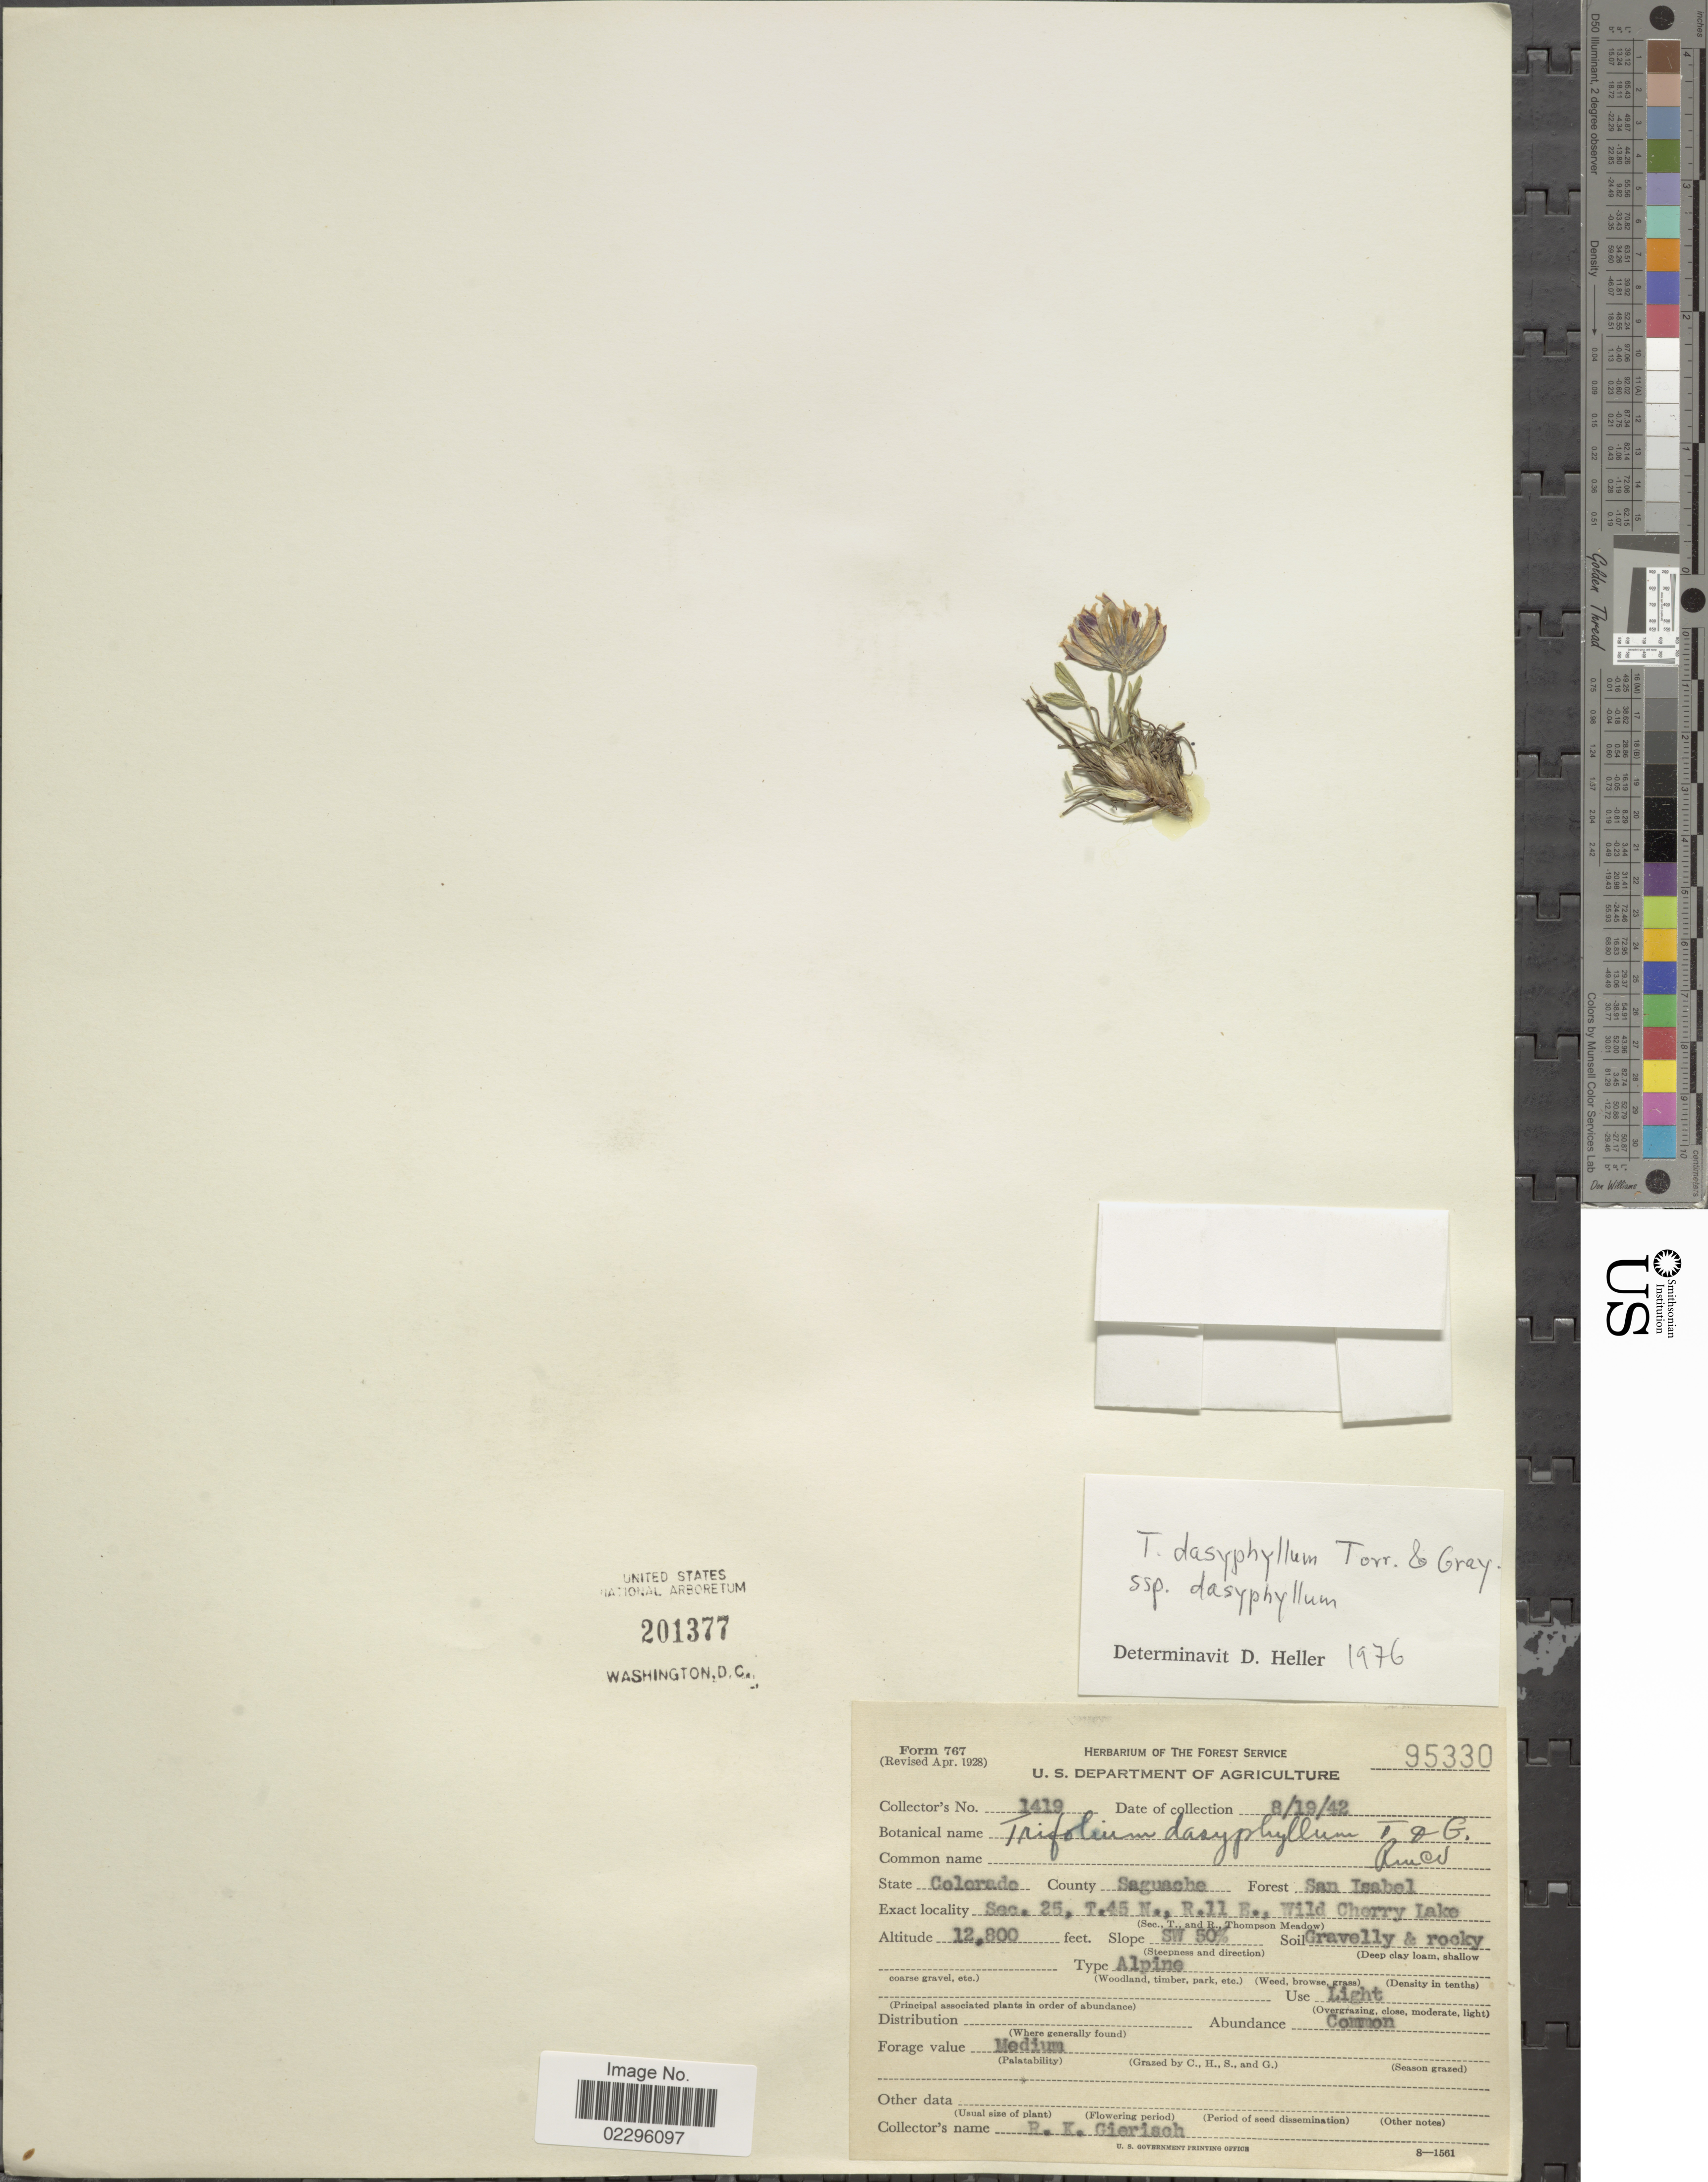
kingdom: Plantae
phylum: Tracheophyta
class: Magnoliopsida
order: Fabales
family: Fabaceae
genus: Trifolium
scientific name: Trifolium dasyphyllum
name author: Torr. & A. Gray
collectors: R. Gierisch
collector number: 1419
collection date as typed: Transcribed d/m/y: 19/8/42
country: United States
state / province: Colorado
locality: County Saguache, San Isabel, Sec. 25, T45N, R11E., Wild Cherry Lake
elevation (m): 3901